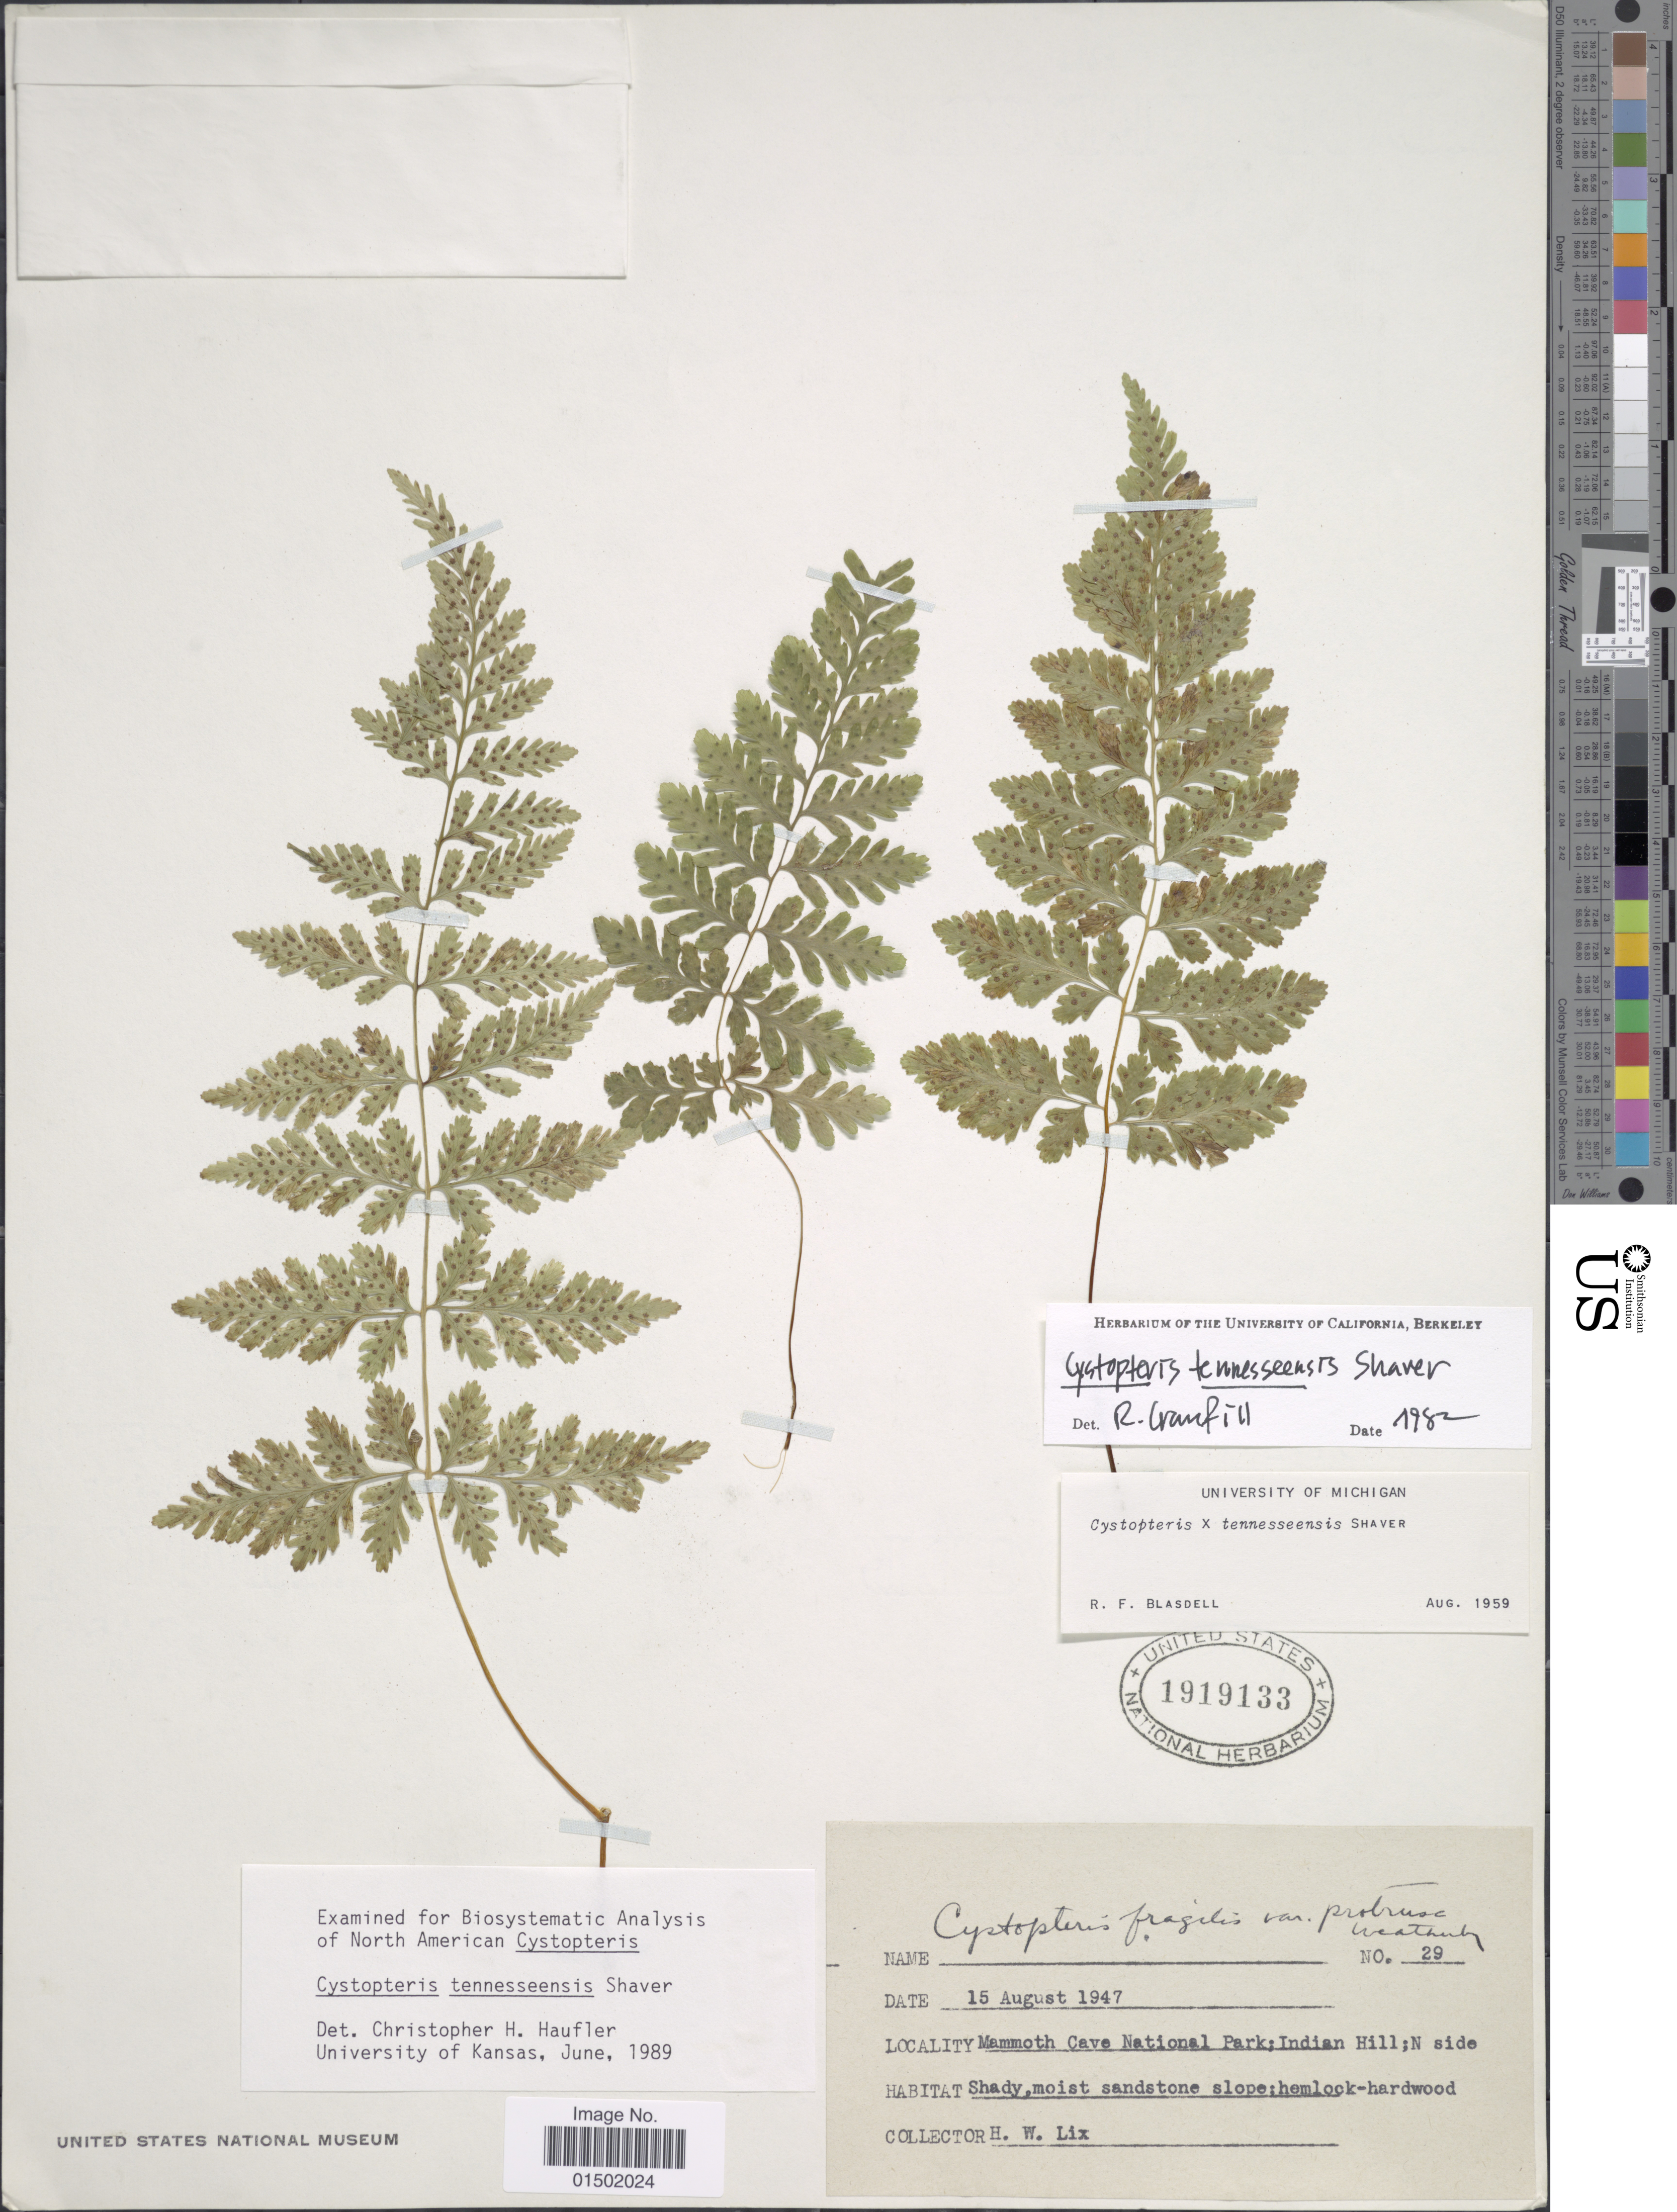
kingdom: Plantae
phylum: Tracheophyta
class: Polypodiopsida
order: Polypodiales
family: Cystopteridaceae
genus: Cystopteris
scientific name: Cystopteris tennesseensis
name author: Shaver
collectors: H. W. Lix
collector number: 29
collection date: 1947-08-15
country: United States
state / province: Kentucky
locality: Mammoth Cave National Park; Indian Hill; N.Side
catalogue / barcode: US 1919133